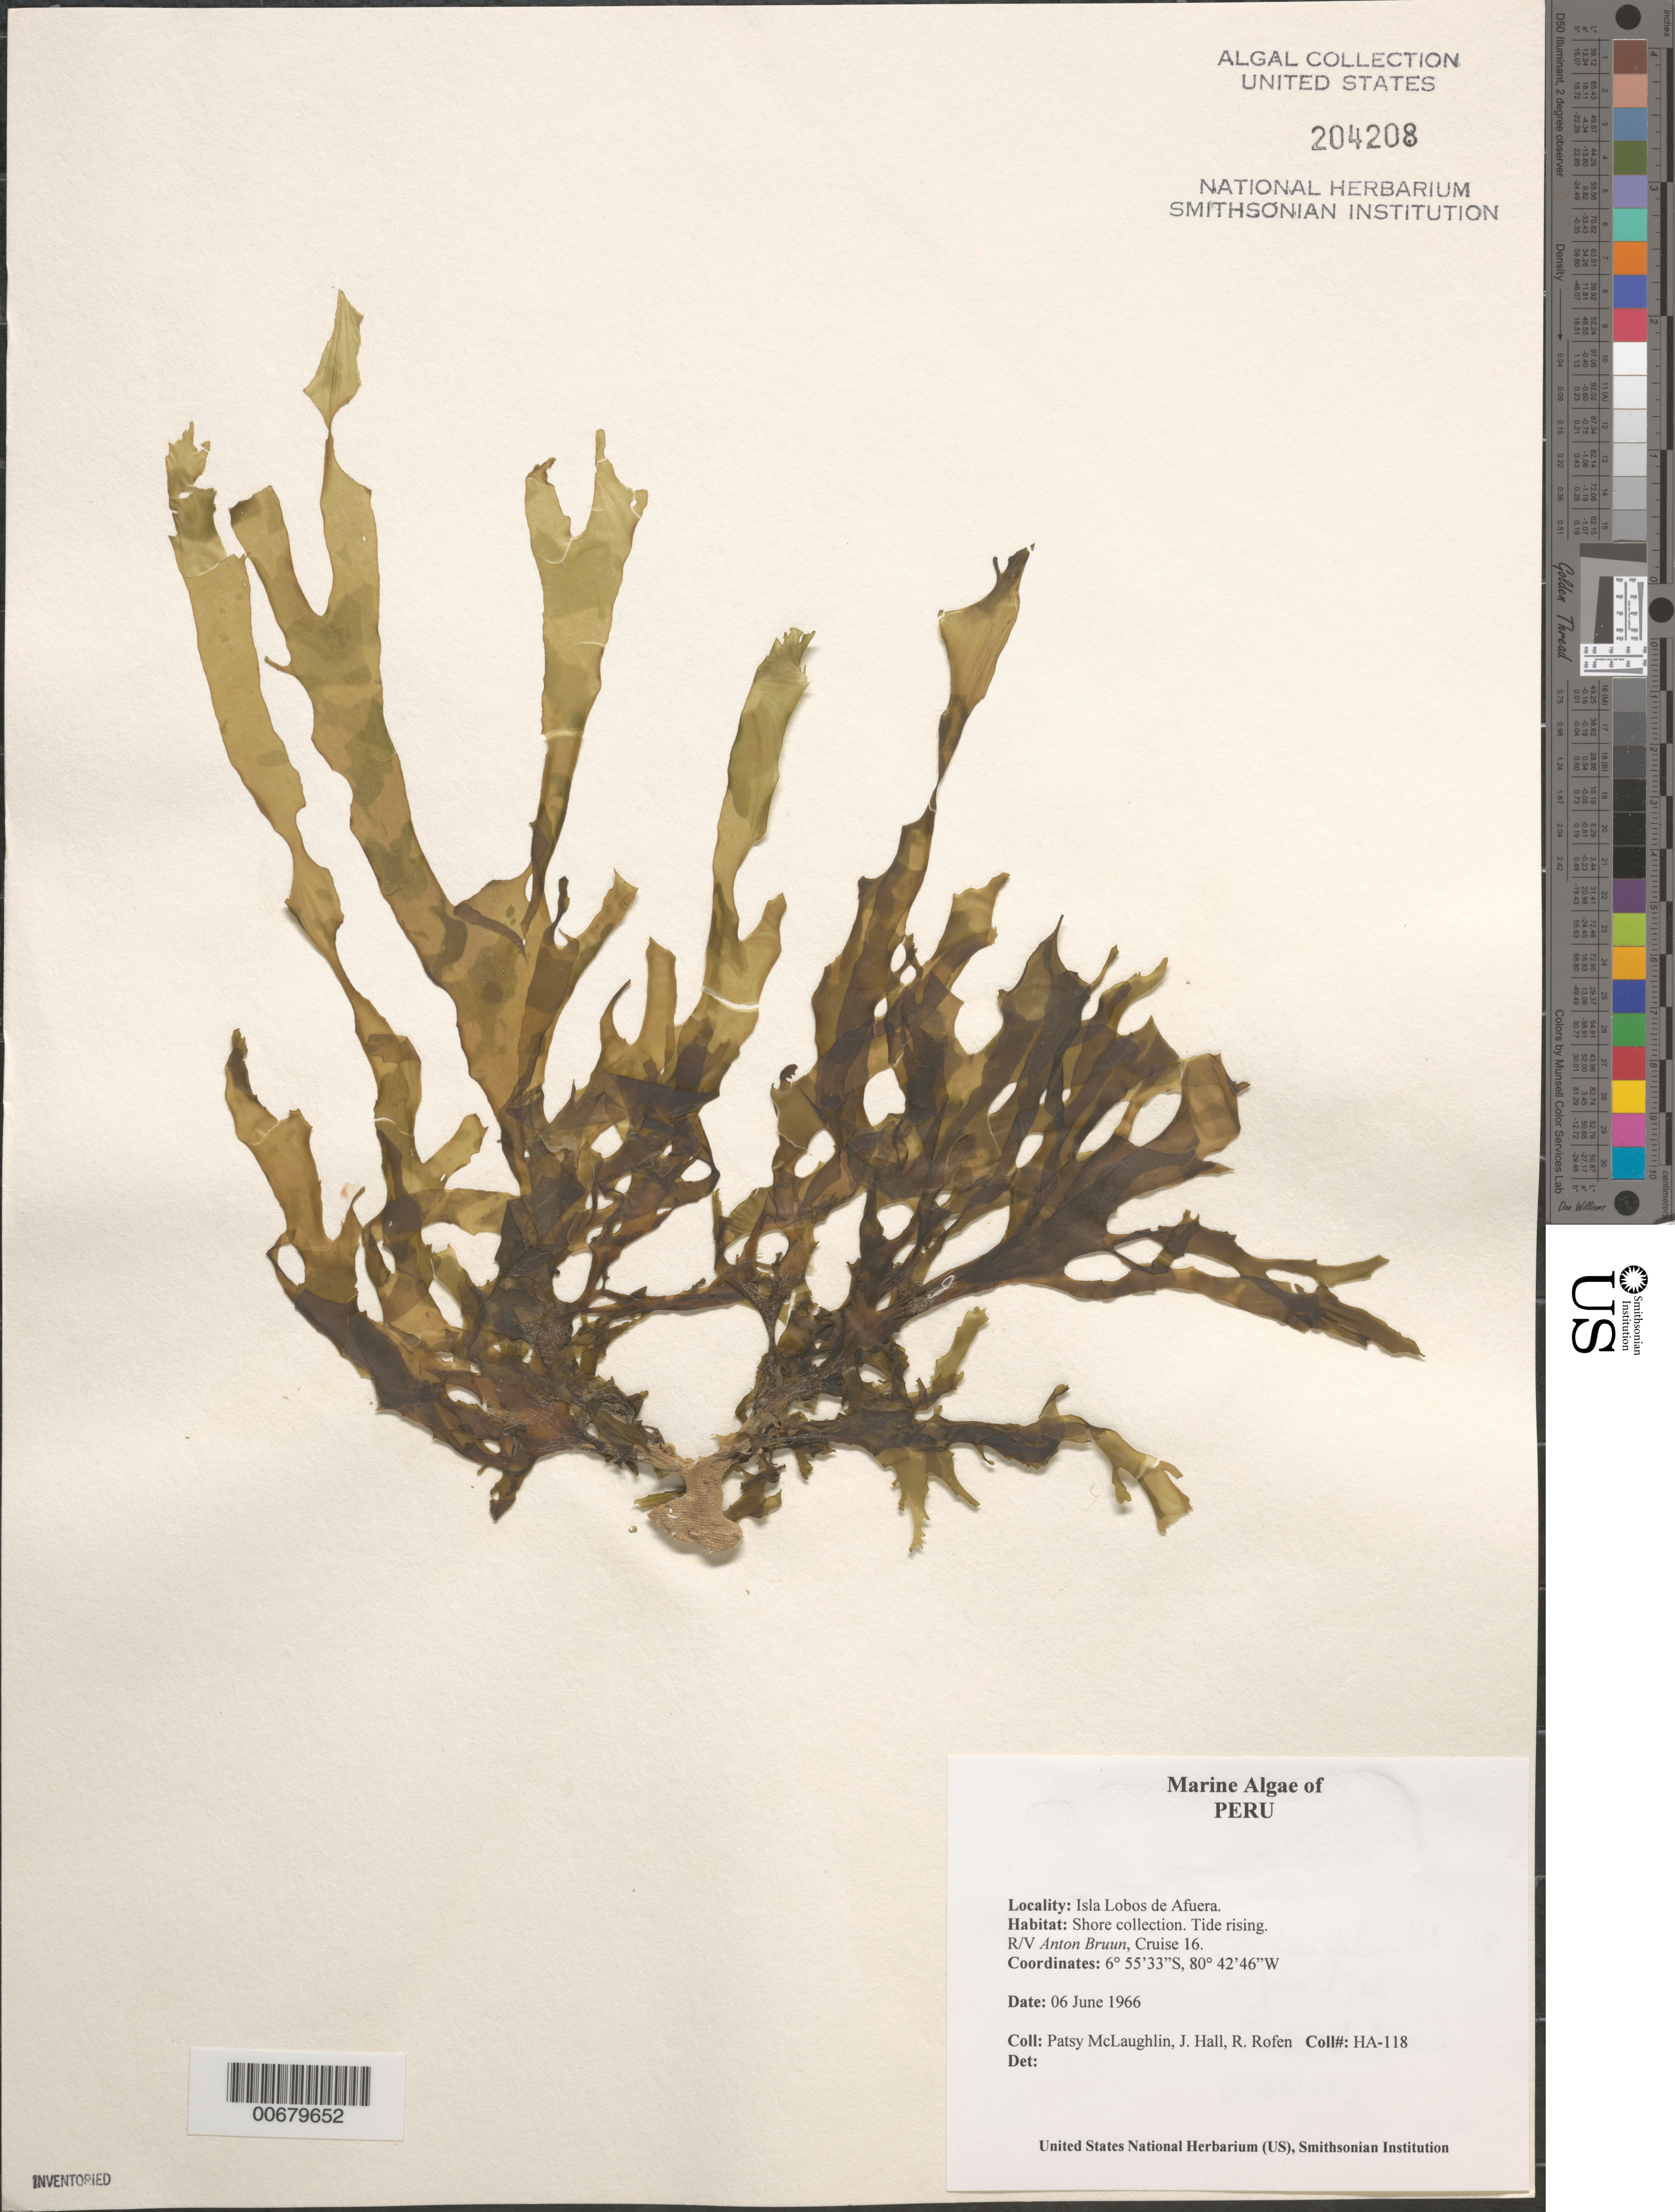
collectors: P. McLaughlin, J. Hall & R. Rofen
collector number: HA-118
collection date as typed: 06 Jun 1966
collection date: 1966-06-06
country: Peru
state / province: Lambayeque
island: Lobos de Afuera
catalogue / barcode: US 204208